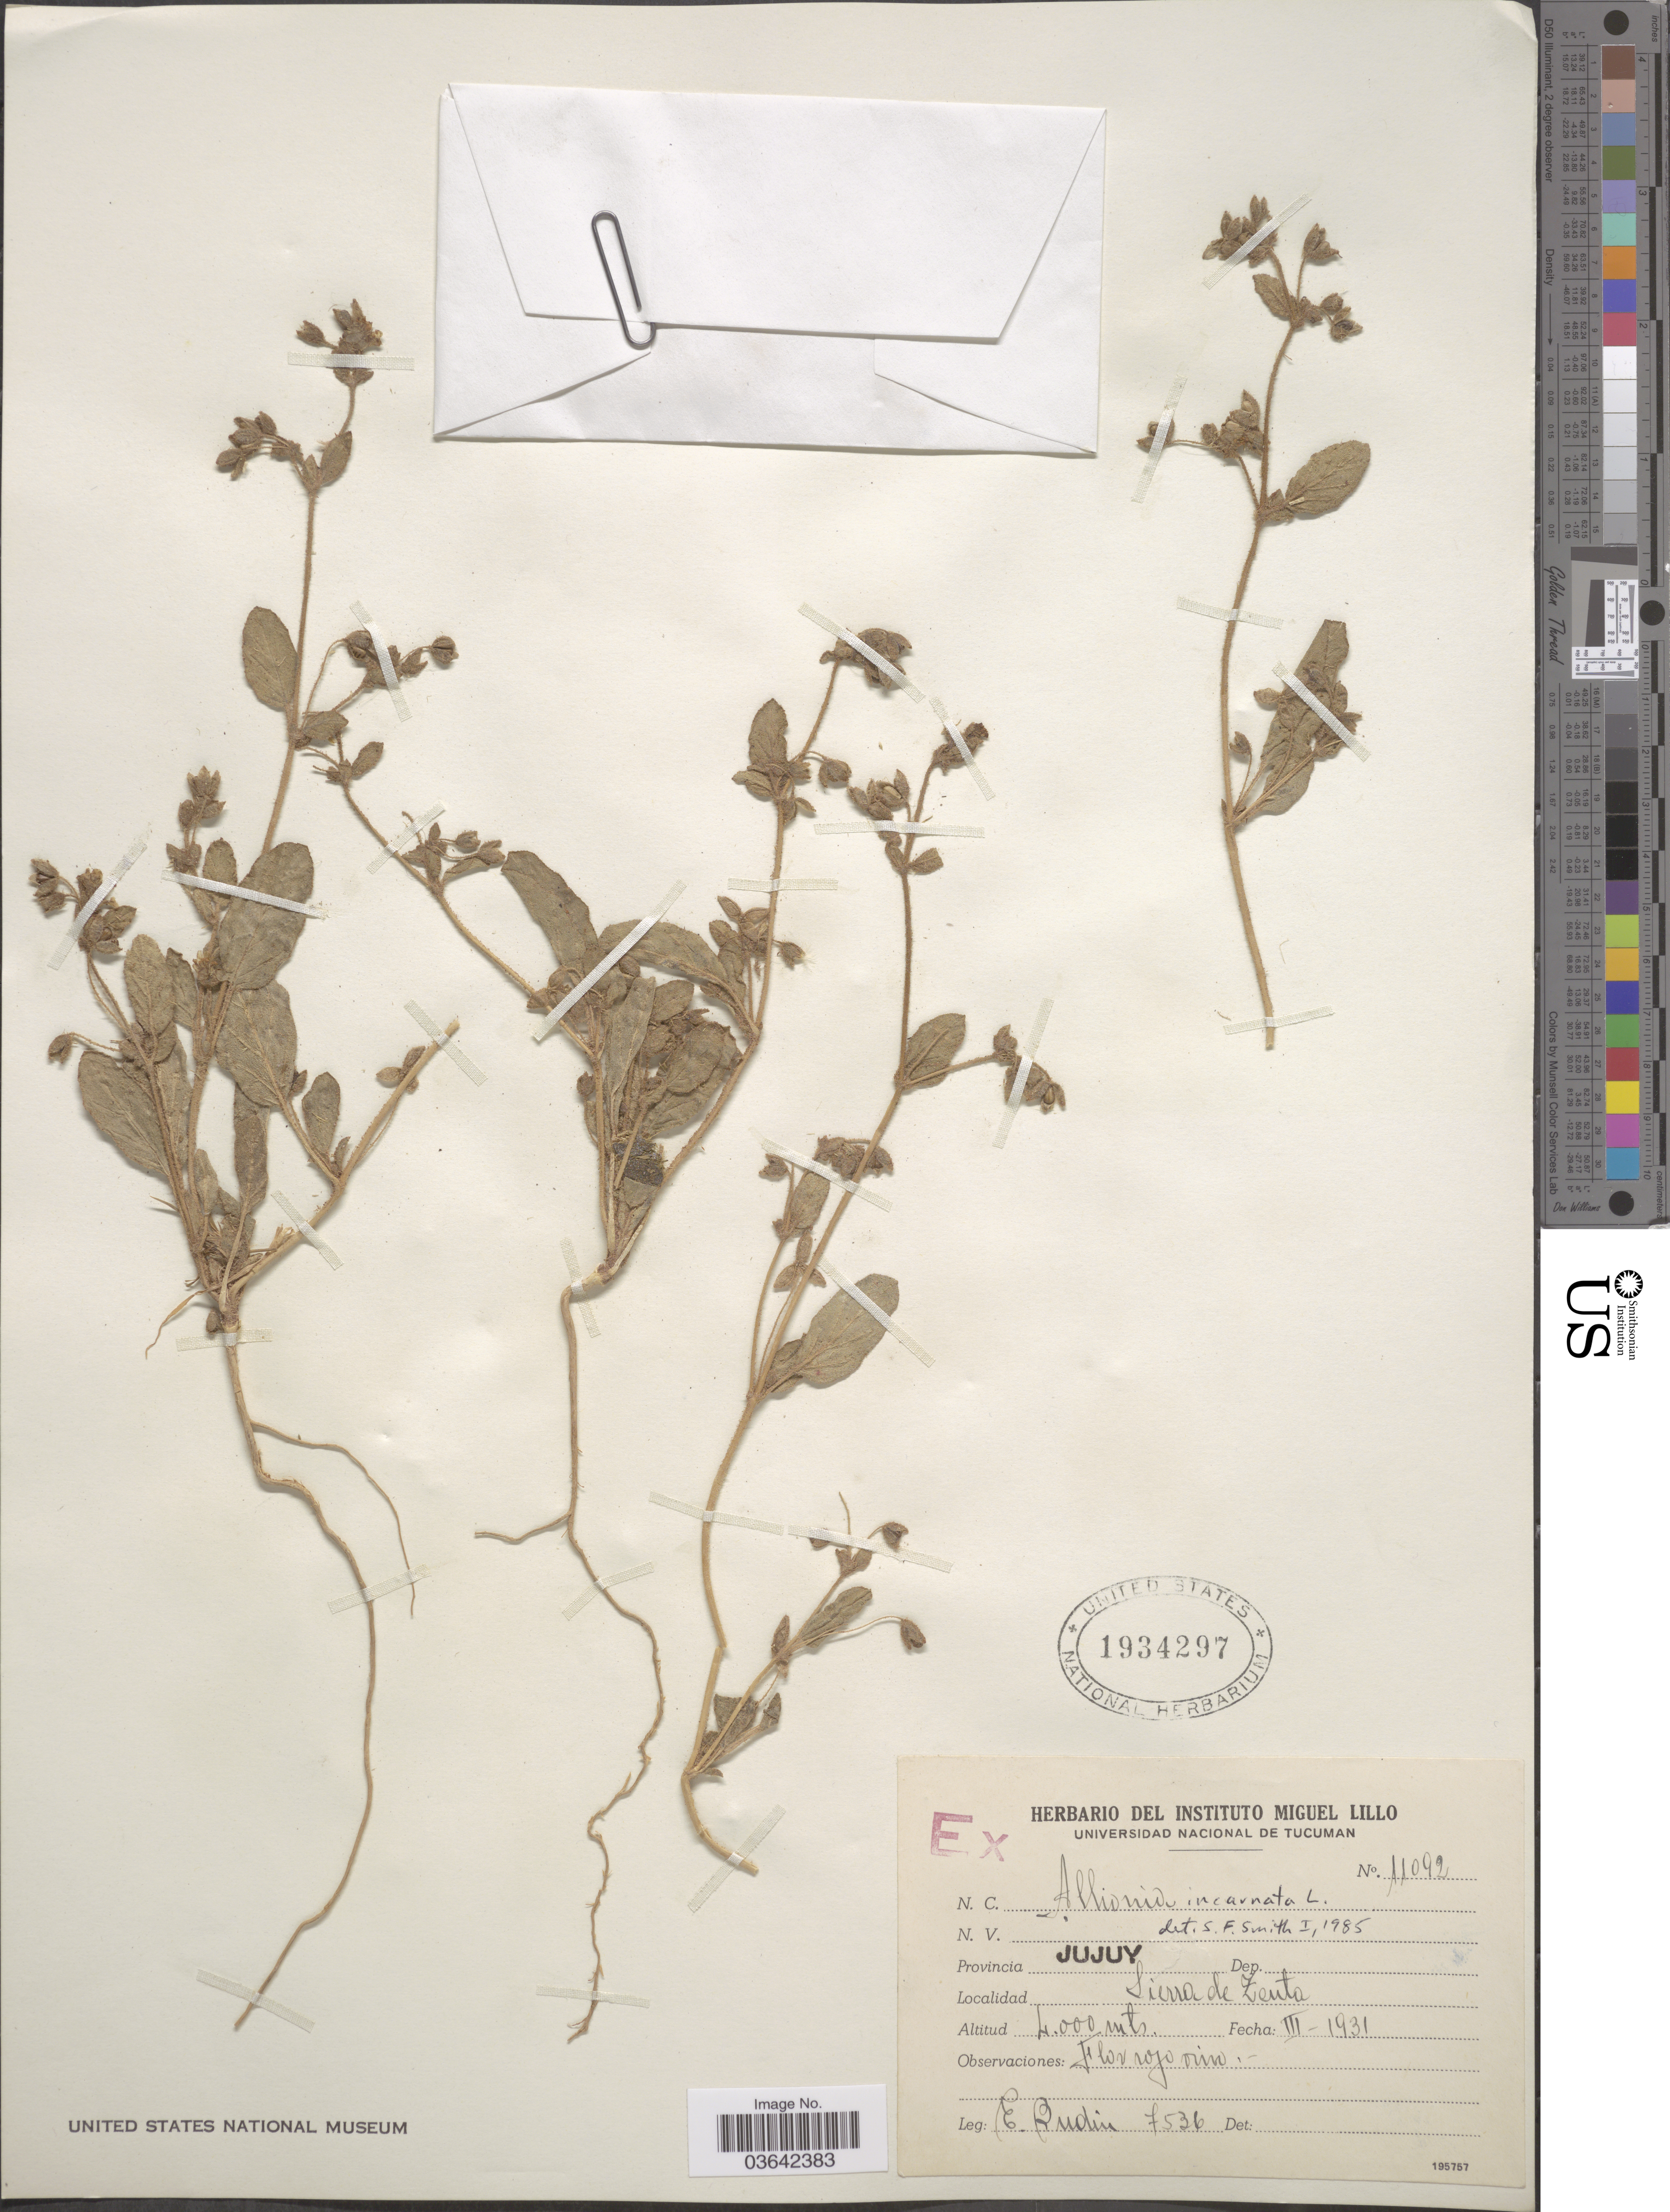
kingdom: Plantae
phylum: Tracheophyta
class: Magnoliopsida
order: Caryophyllales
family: Nyctaginaceae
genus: Allionia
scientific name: Allionia incarnata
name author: L.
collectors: E. Budin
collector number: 7536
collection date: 1931-03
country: Argentina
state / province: Jujuy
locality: Sierra de Zenta.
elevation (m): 4000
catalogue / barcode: US 1934297